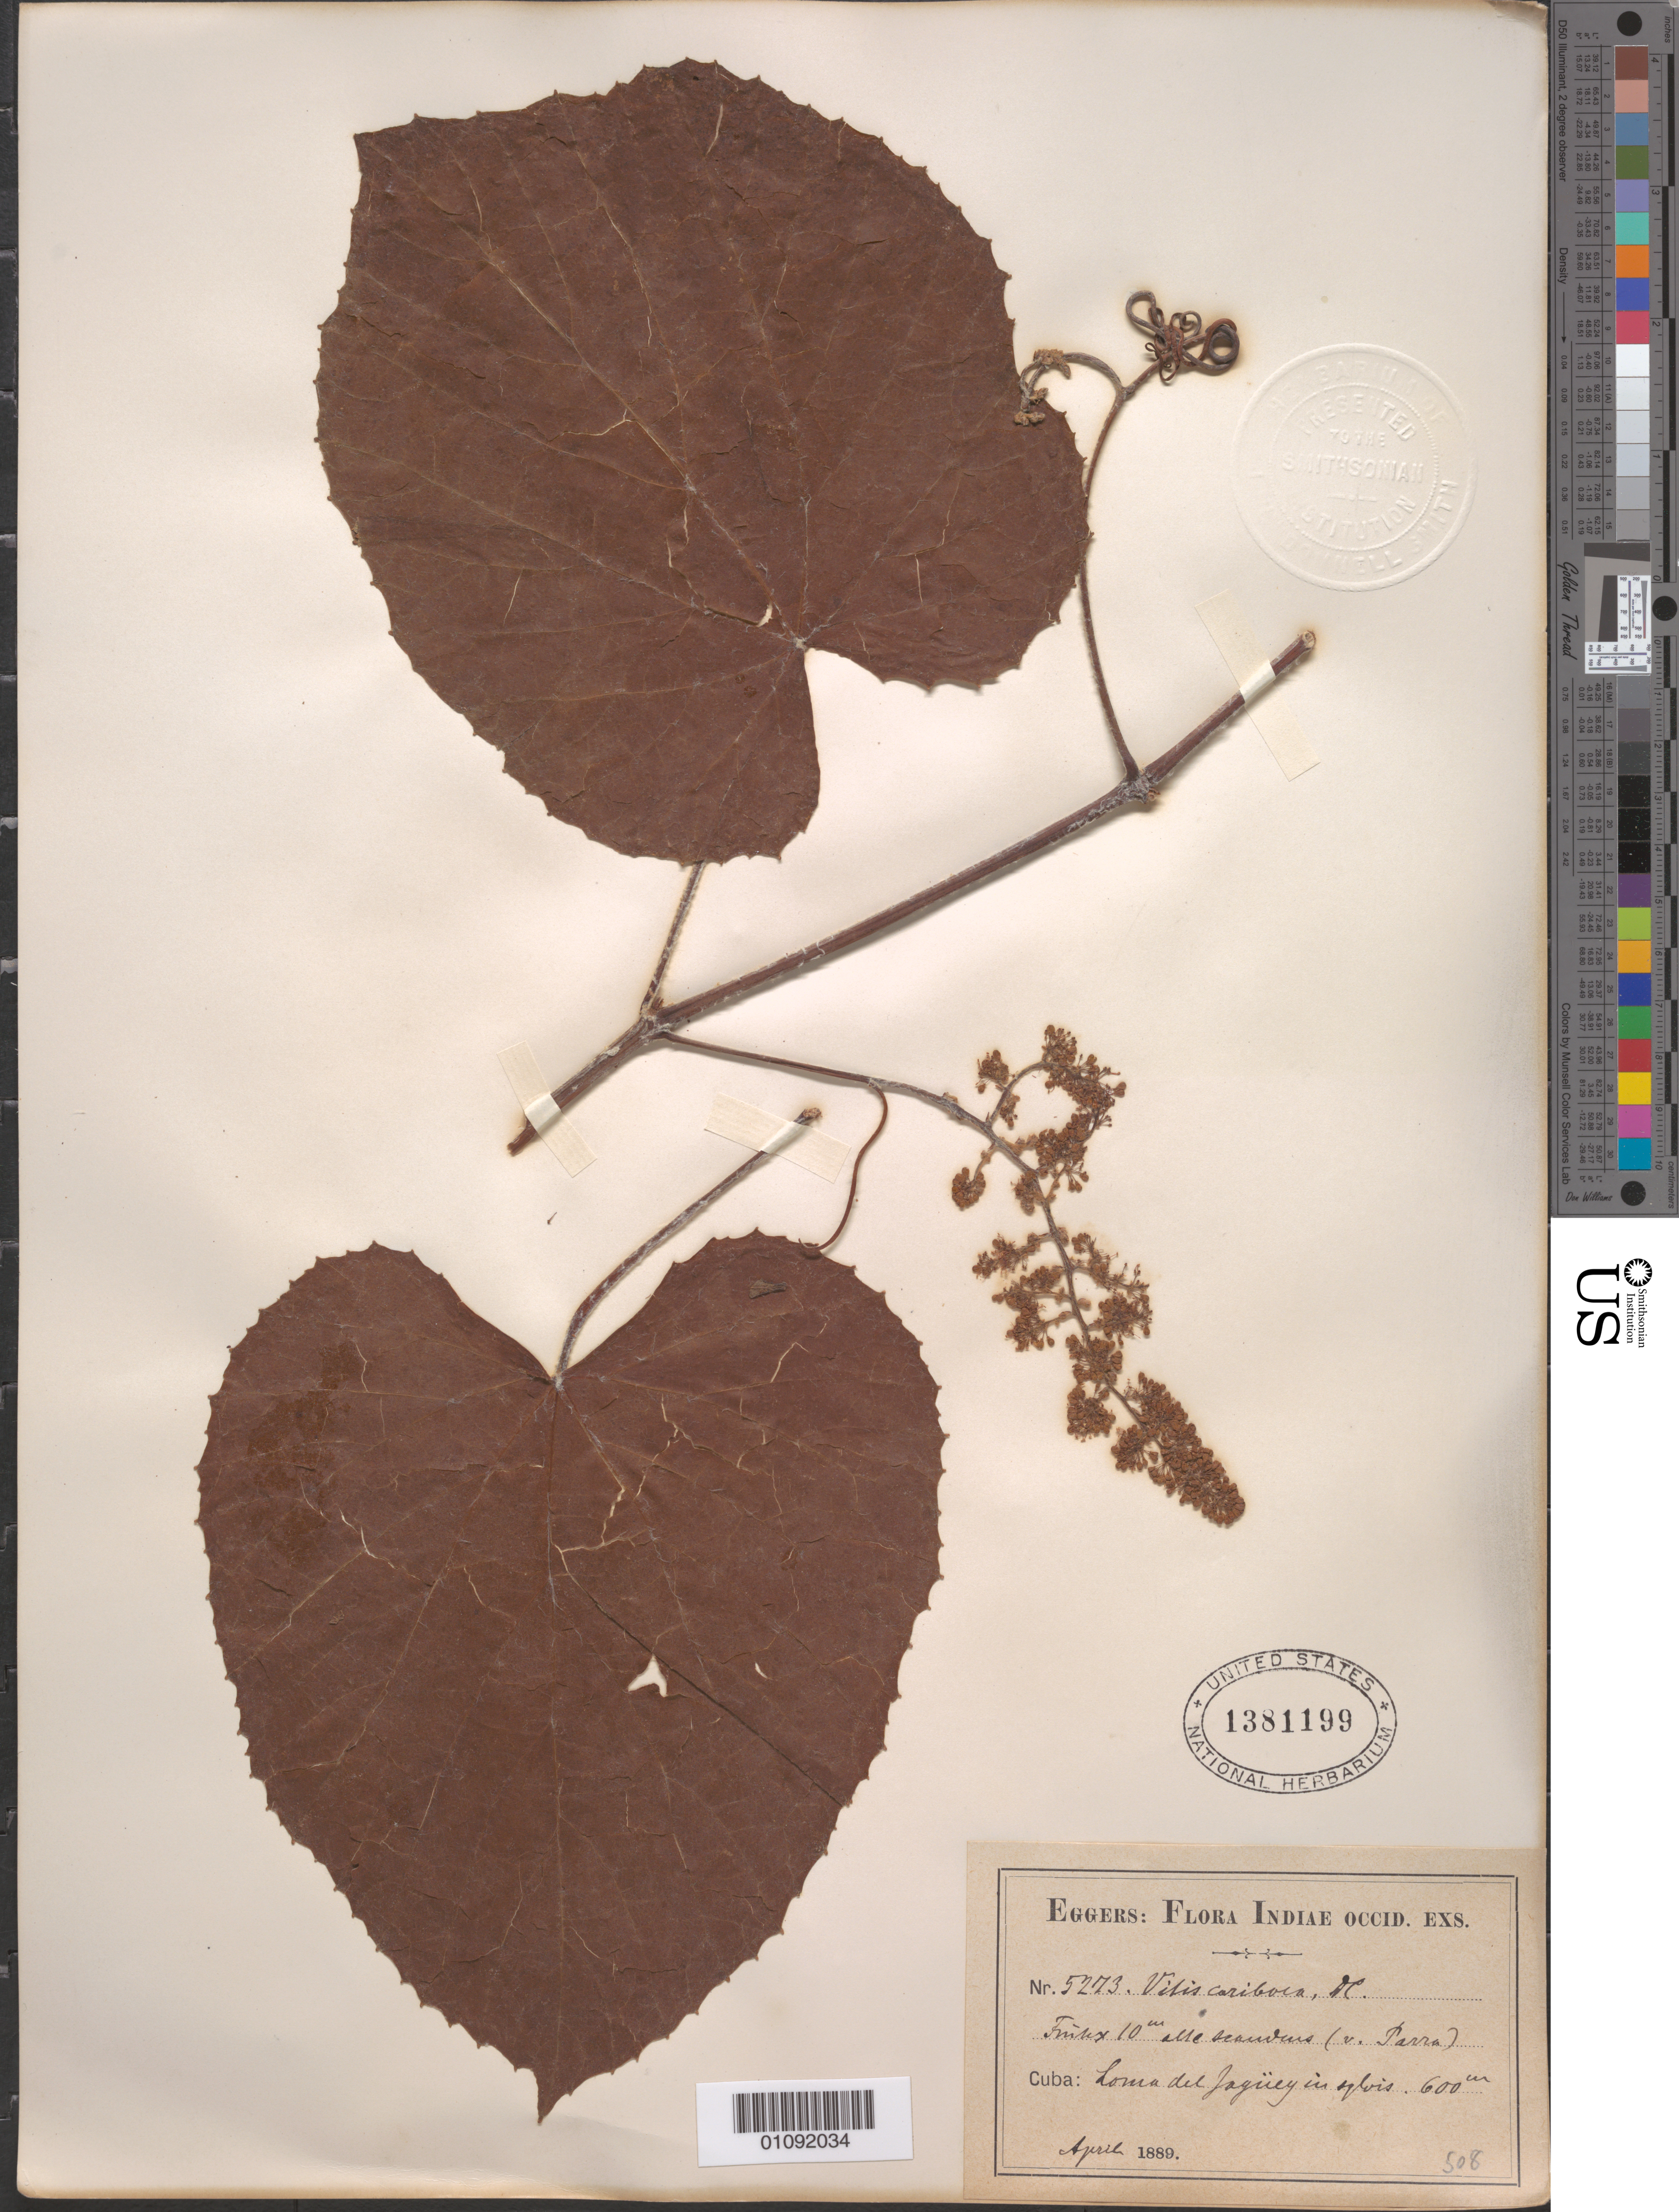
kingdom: Plantae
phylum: Tracheophyta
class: Magnoliopsida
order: Vitales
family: Vitaceae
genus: Vitis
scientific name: Vitis tiliifolia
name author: Humb. & Bonpl. ex Schult.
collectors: H. F. A. von Eggers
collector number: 5273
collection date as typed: Apr 1889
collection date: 1889-04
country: Cuba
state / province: Camagüey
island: Cuba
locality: Loma del Jagüey in aglois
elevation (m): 600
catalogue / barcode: US 1381199